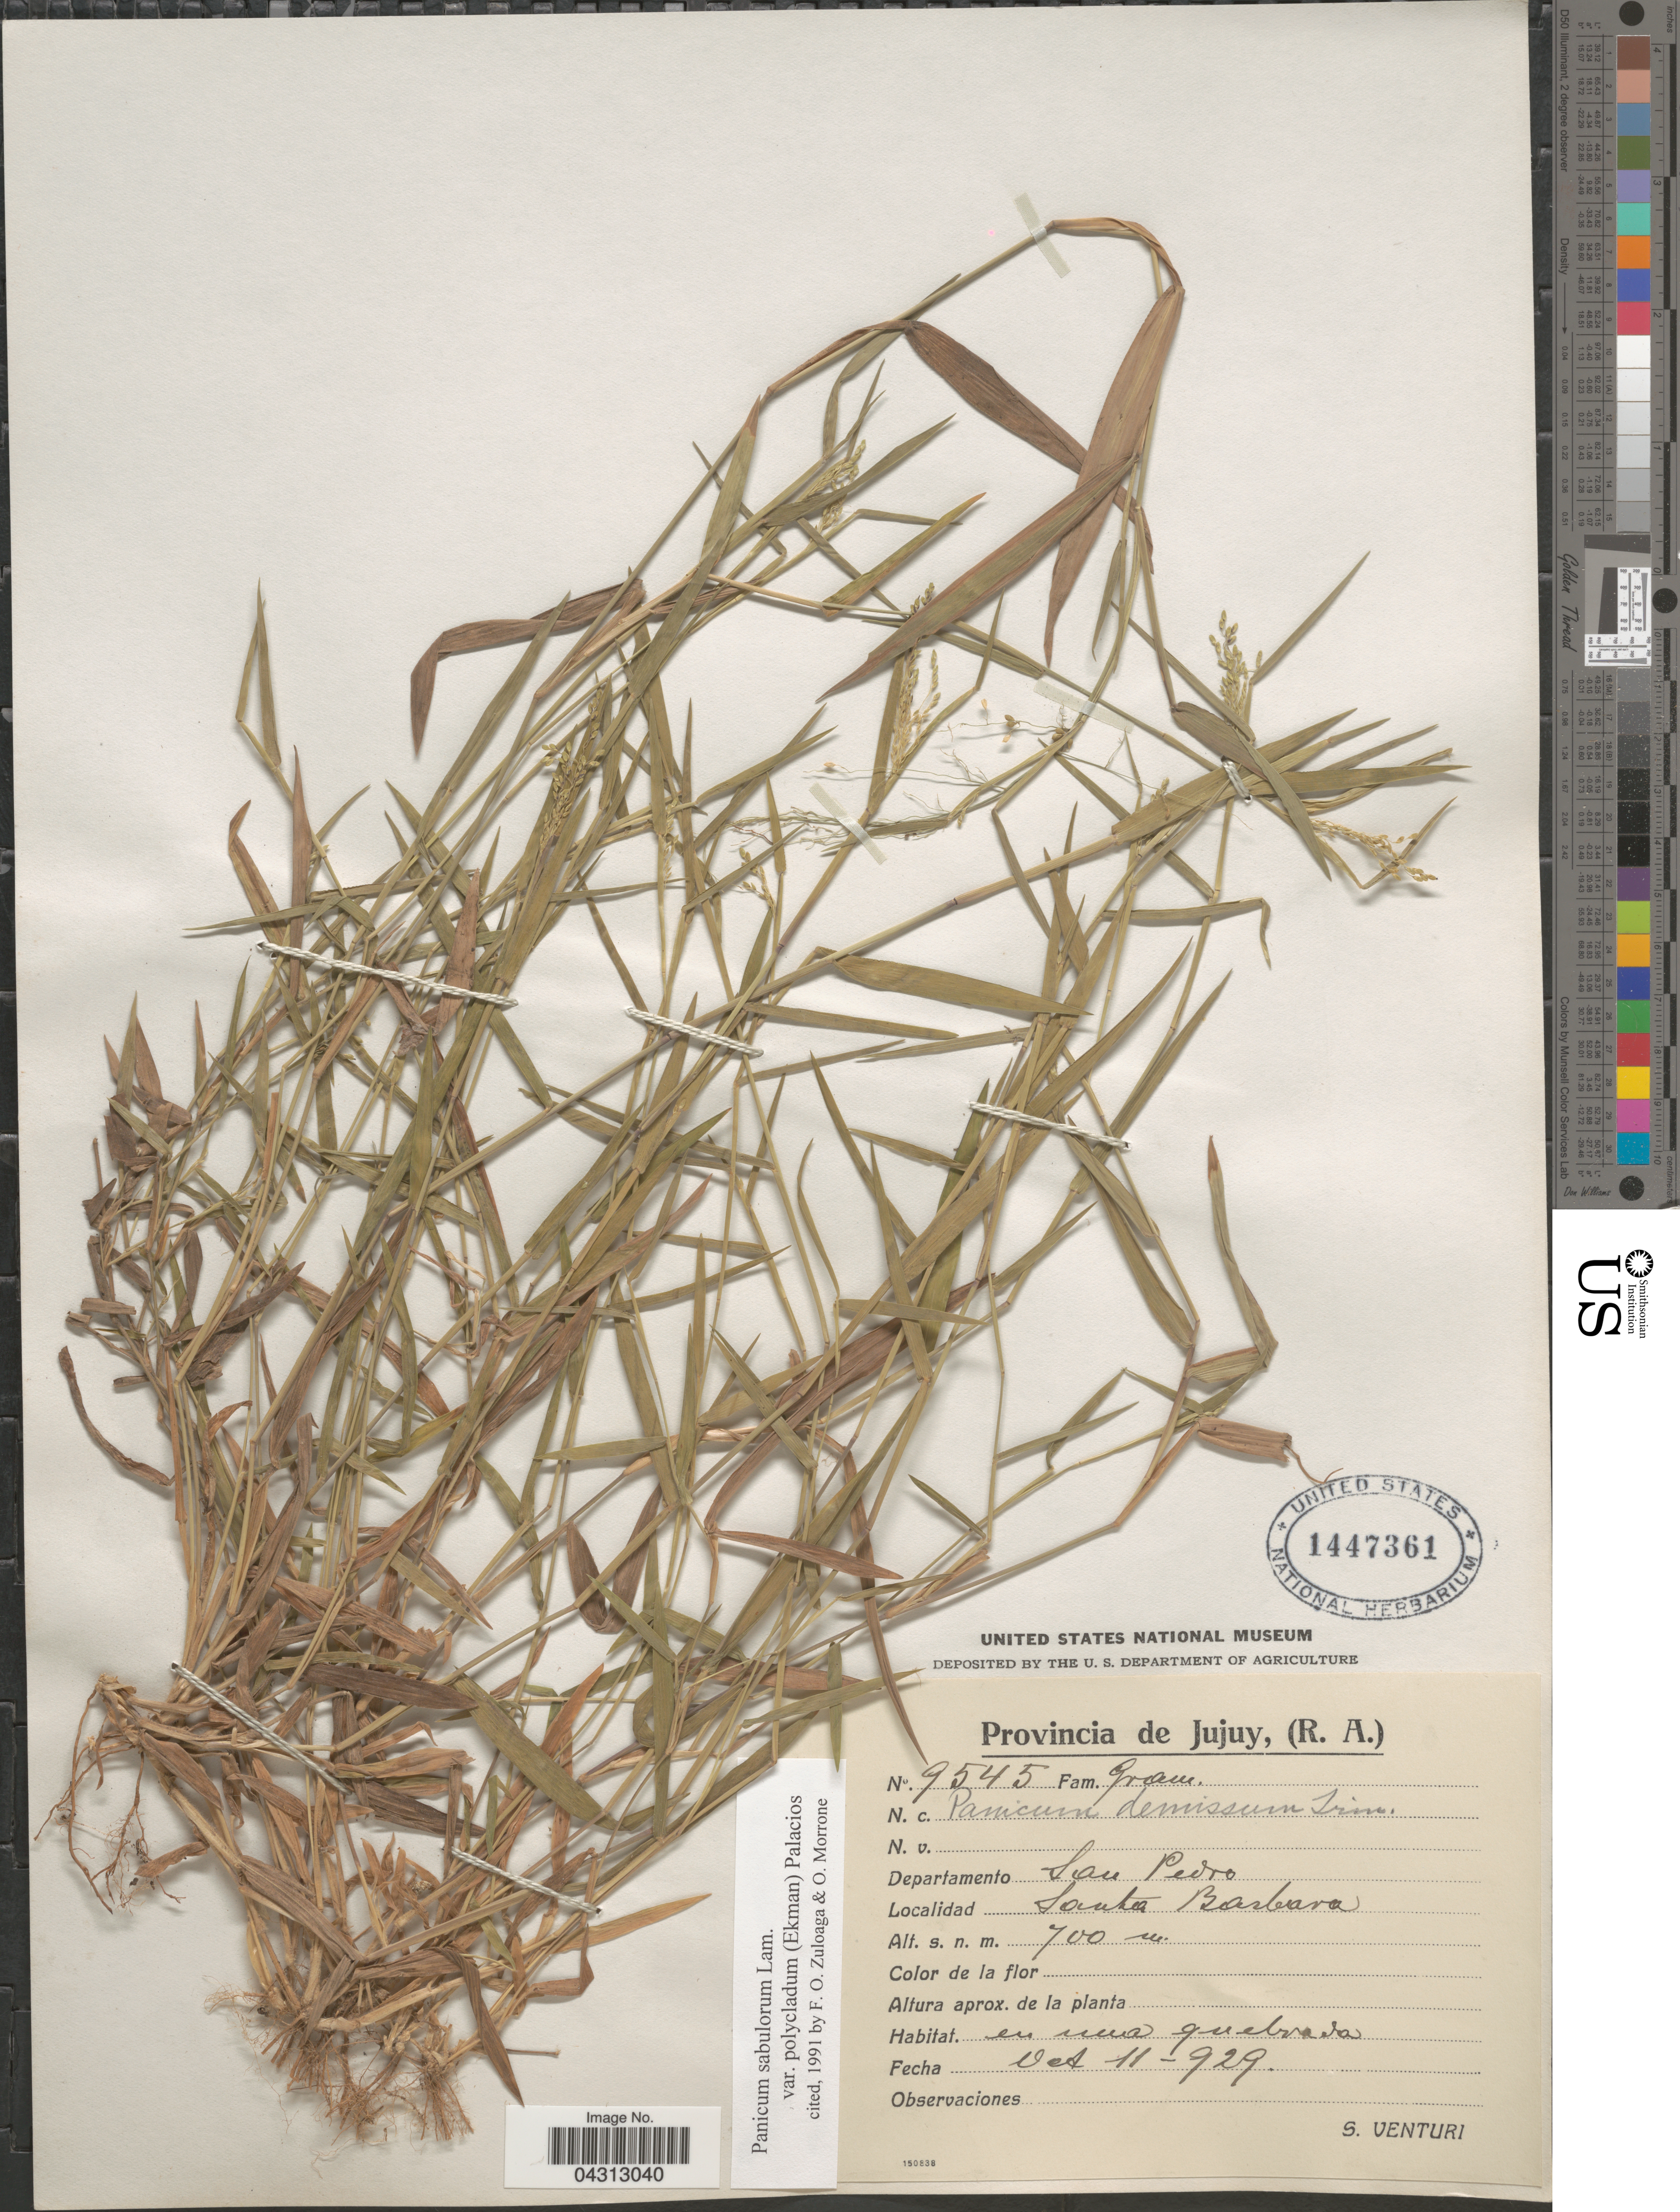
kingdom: Plantae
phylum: Tracheophyta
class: Liliopsida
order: Poales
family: Poaceae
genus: Dichanthelium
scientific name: Dichanthelium sabulorum var. polycladum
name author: (Ekman) Zuloaga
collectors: S. Venturi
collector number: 9545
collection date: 1929-10-11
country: Argentina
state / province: Jujuy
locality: Departamento San Pedro. Santa Barbara.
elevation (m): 700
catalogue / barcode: US 1447361